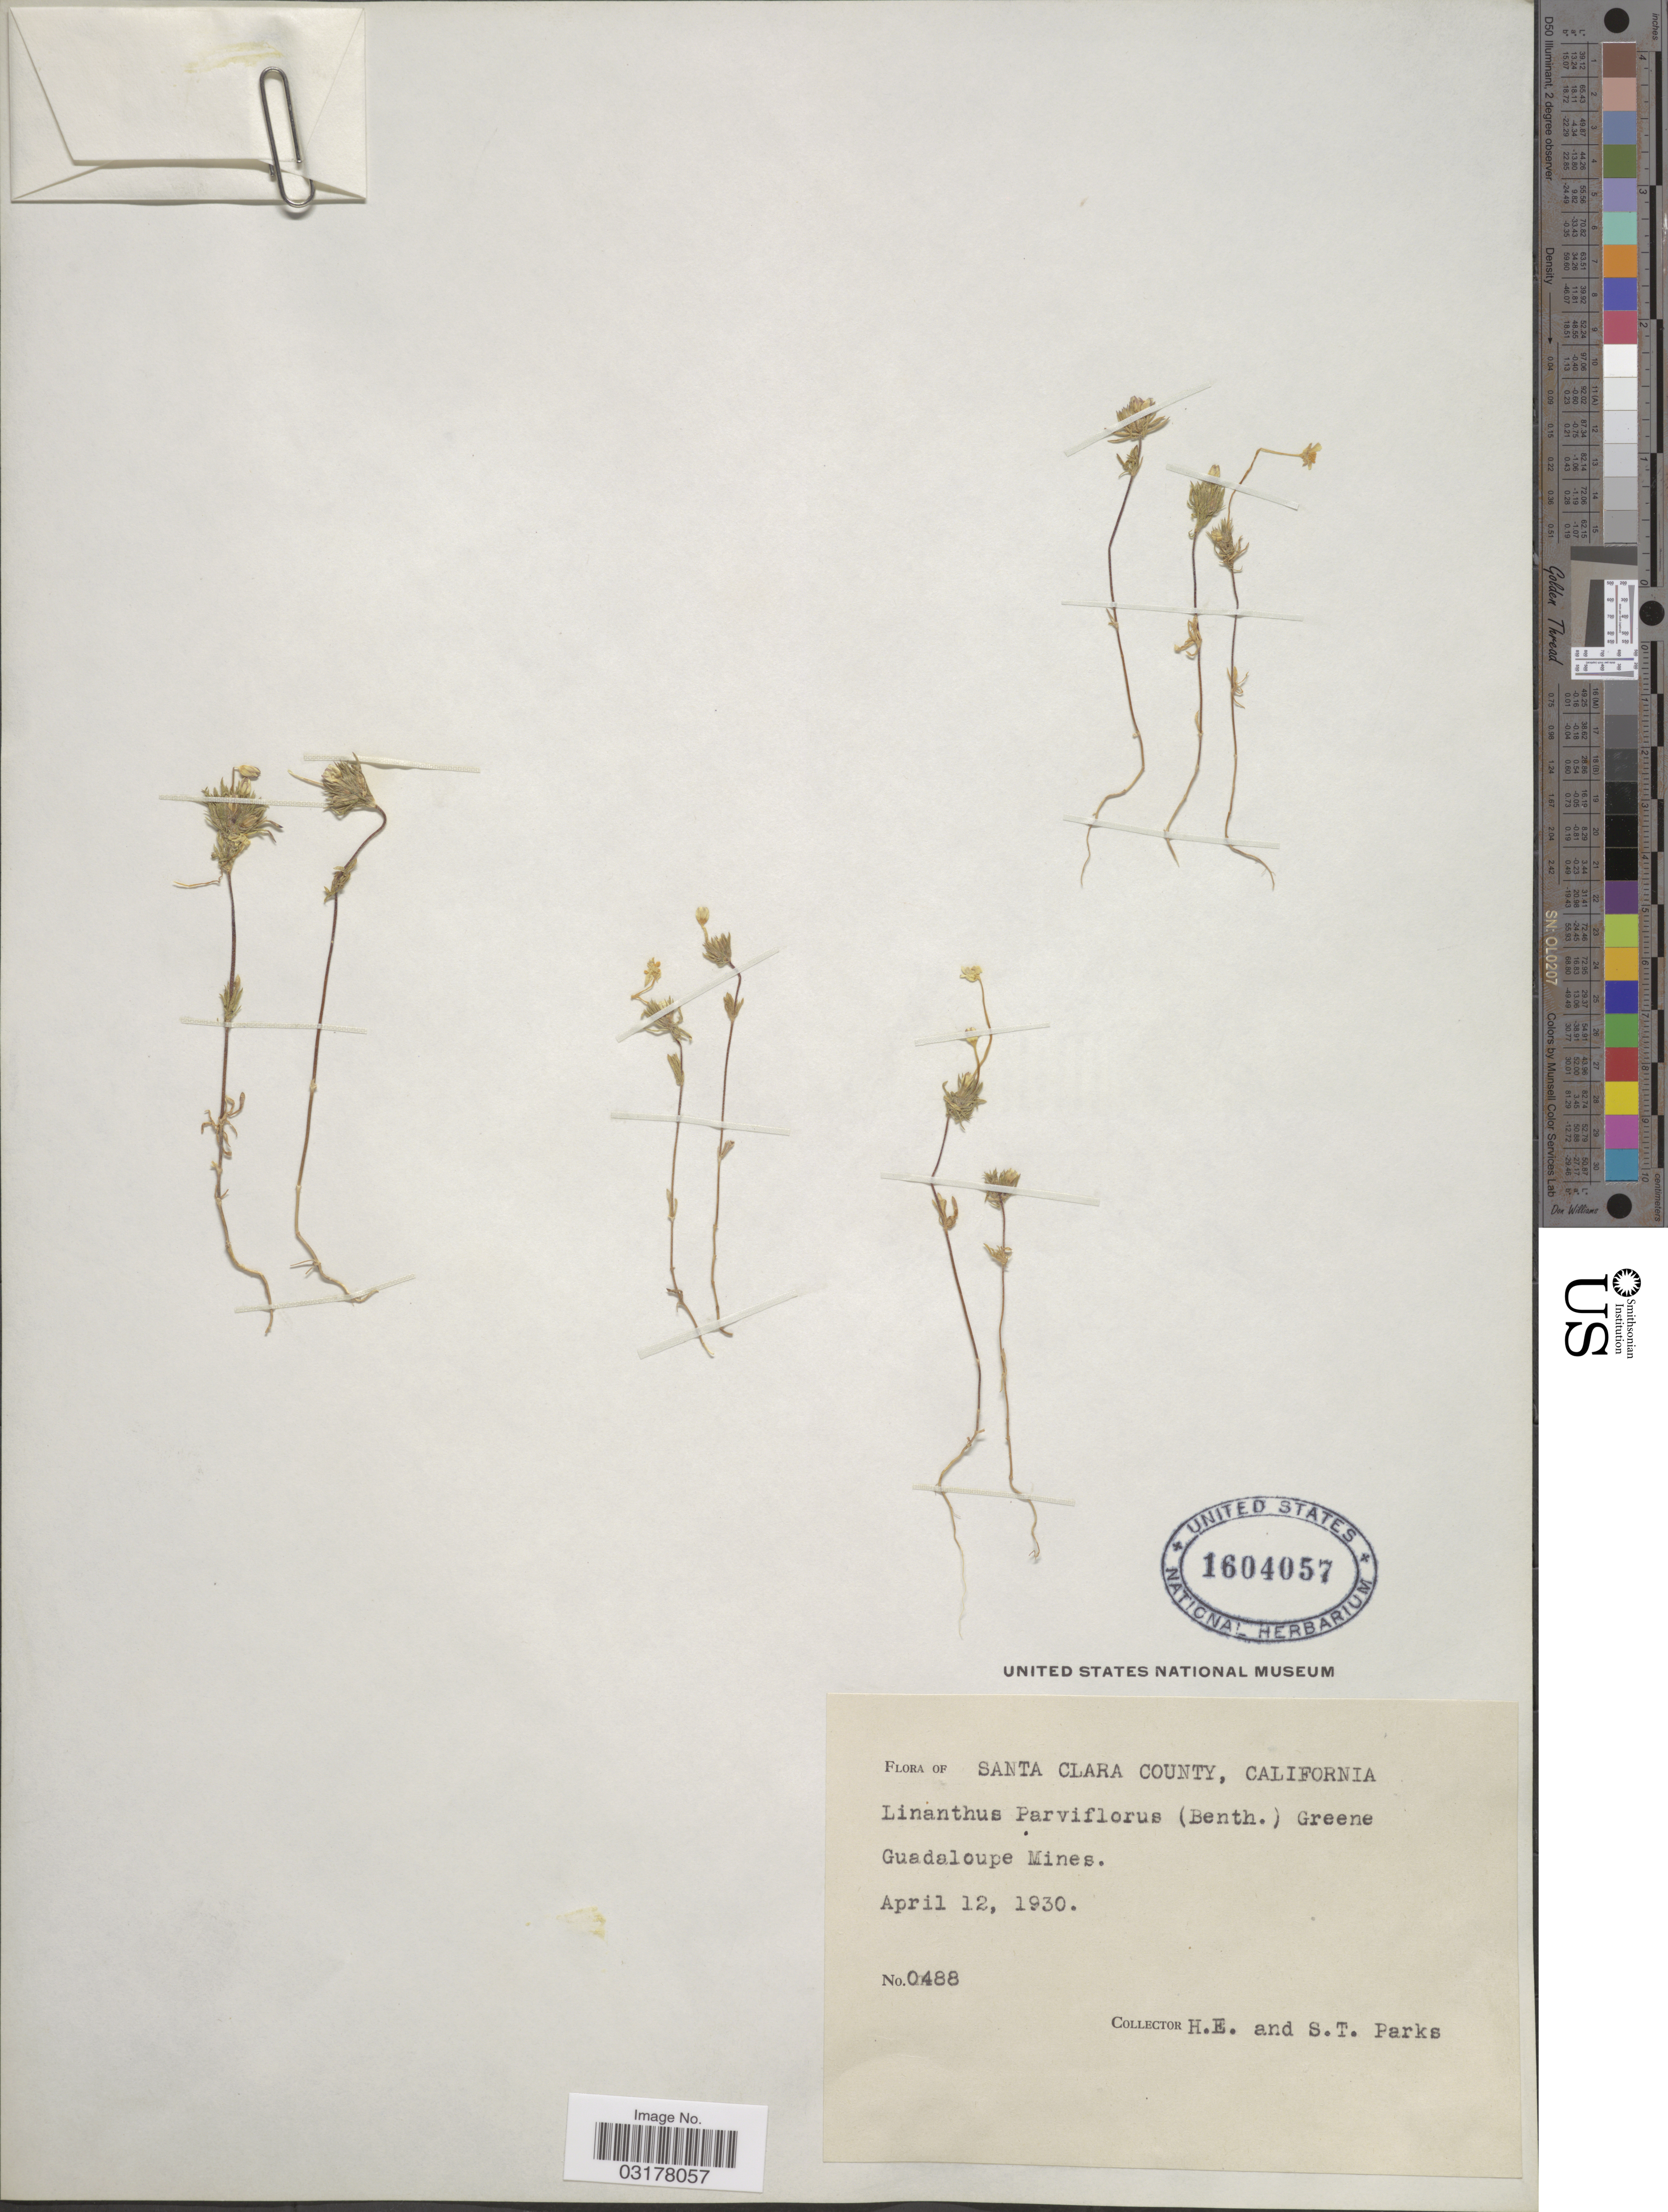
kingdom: Plantae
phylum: Tracheophyta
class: Magnoliopsida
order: Ericales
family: Polemoniaceae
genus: Leptosiphon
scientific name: Leptosiphon parviflorus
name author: Benth.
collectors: H. E. Parks & S. Parks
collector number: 0488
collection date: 1930-04-12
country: United States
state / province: California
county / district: Santa Clara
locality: Santa Clara County, Guadaloupe Mines.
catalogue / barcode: US 1604057